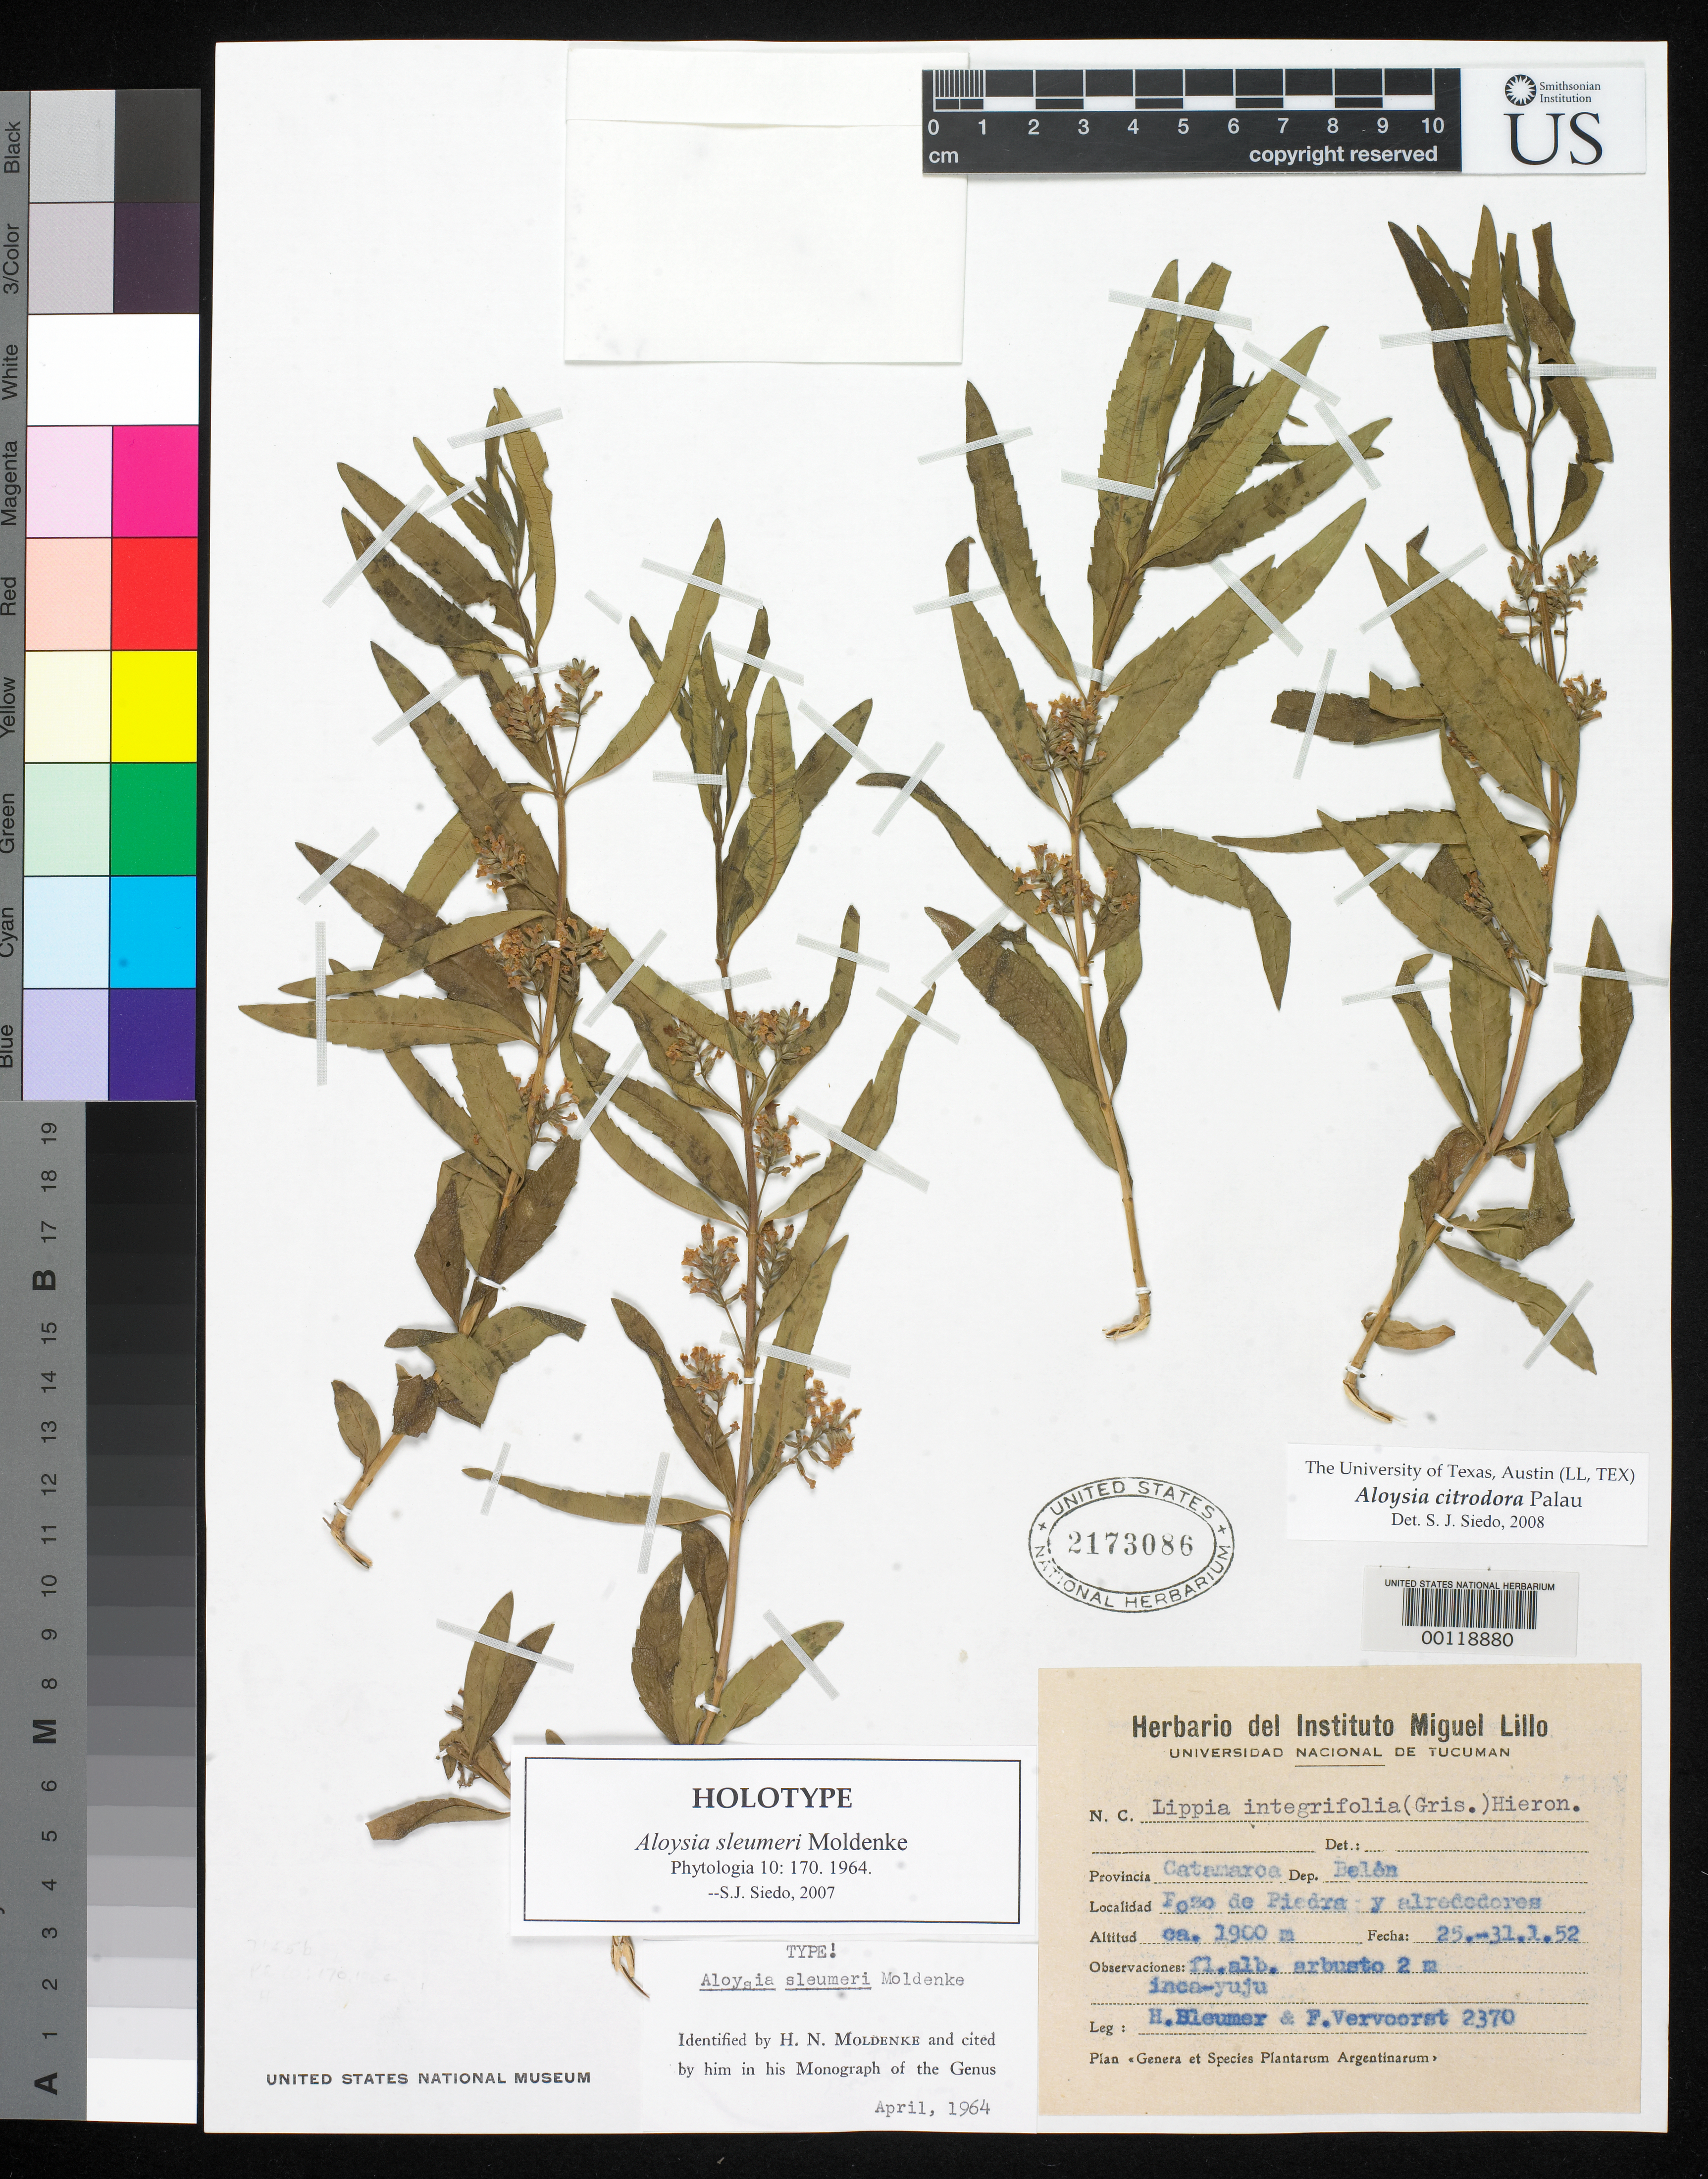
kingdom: Plantae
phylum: Tracheophyta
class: Magnoliopsida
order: Lamiales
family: Verbenaceae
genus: Aloysia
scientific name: Aloysia sleumeri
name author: Moldenke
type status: Holotype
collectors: H. O. Sleumer & F. B. Vervoorst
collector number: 2370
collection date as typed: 25 Jan 1952 to 31 Jan 1952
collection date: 1952-01-25/1952-01-31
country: Argentina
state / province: Catamarca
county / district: Belén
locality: Belen; Pozo de Piedra.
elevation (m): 1900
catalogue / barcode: US 2173086